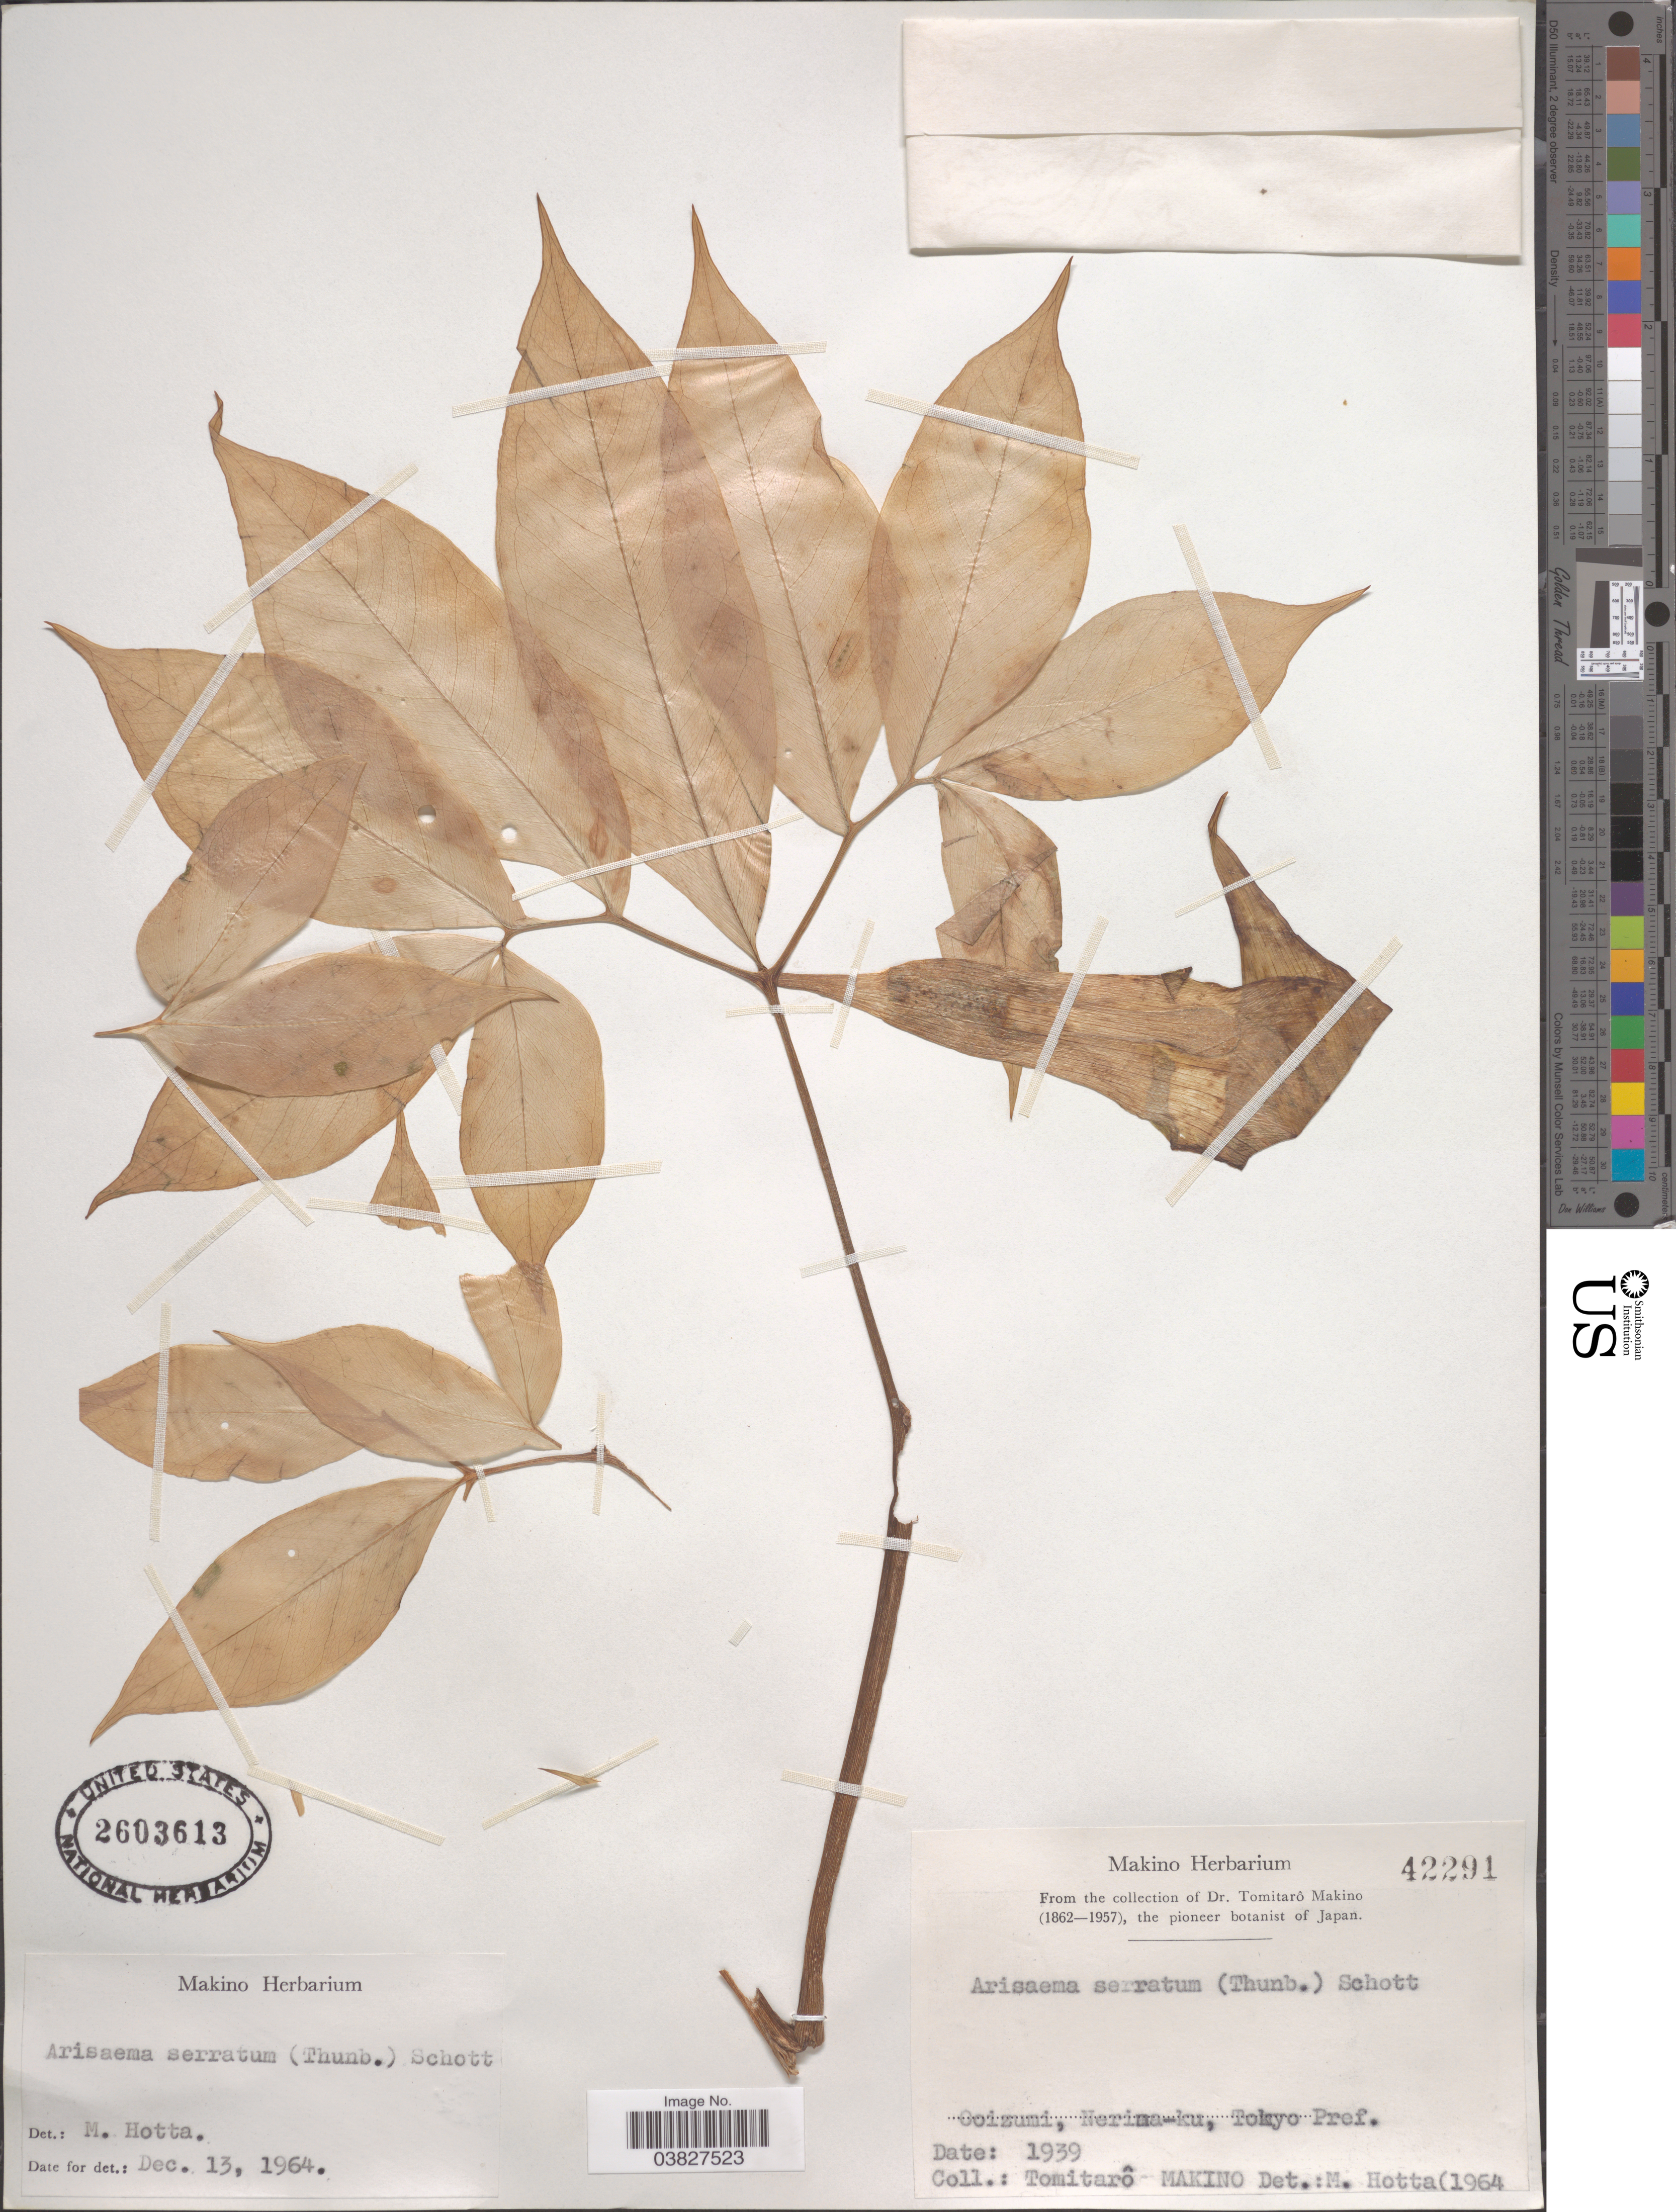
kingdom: Plantae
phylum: Tracheophyta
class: Liliopsida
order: Alismatales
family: Araceae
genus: Arisaema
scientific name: Arisaema serratum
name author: Schott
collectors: T. Makino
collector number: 42291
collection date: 1939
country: Japan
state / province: Tokyo, Federal City of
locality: Ooizumi, Nerina-ku, Tokyo Pref.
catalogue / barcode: US 2603613